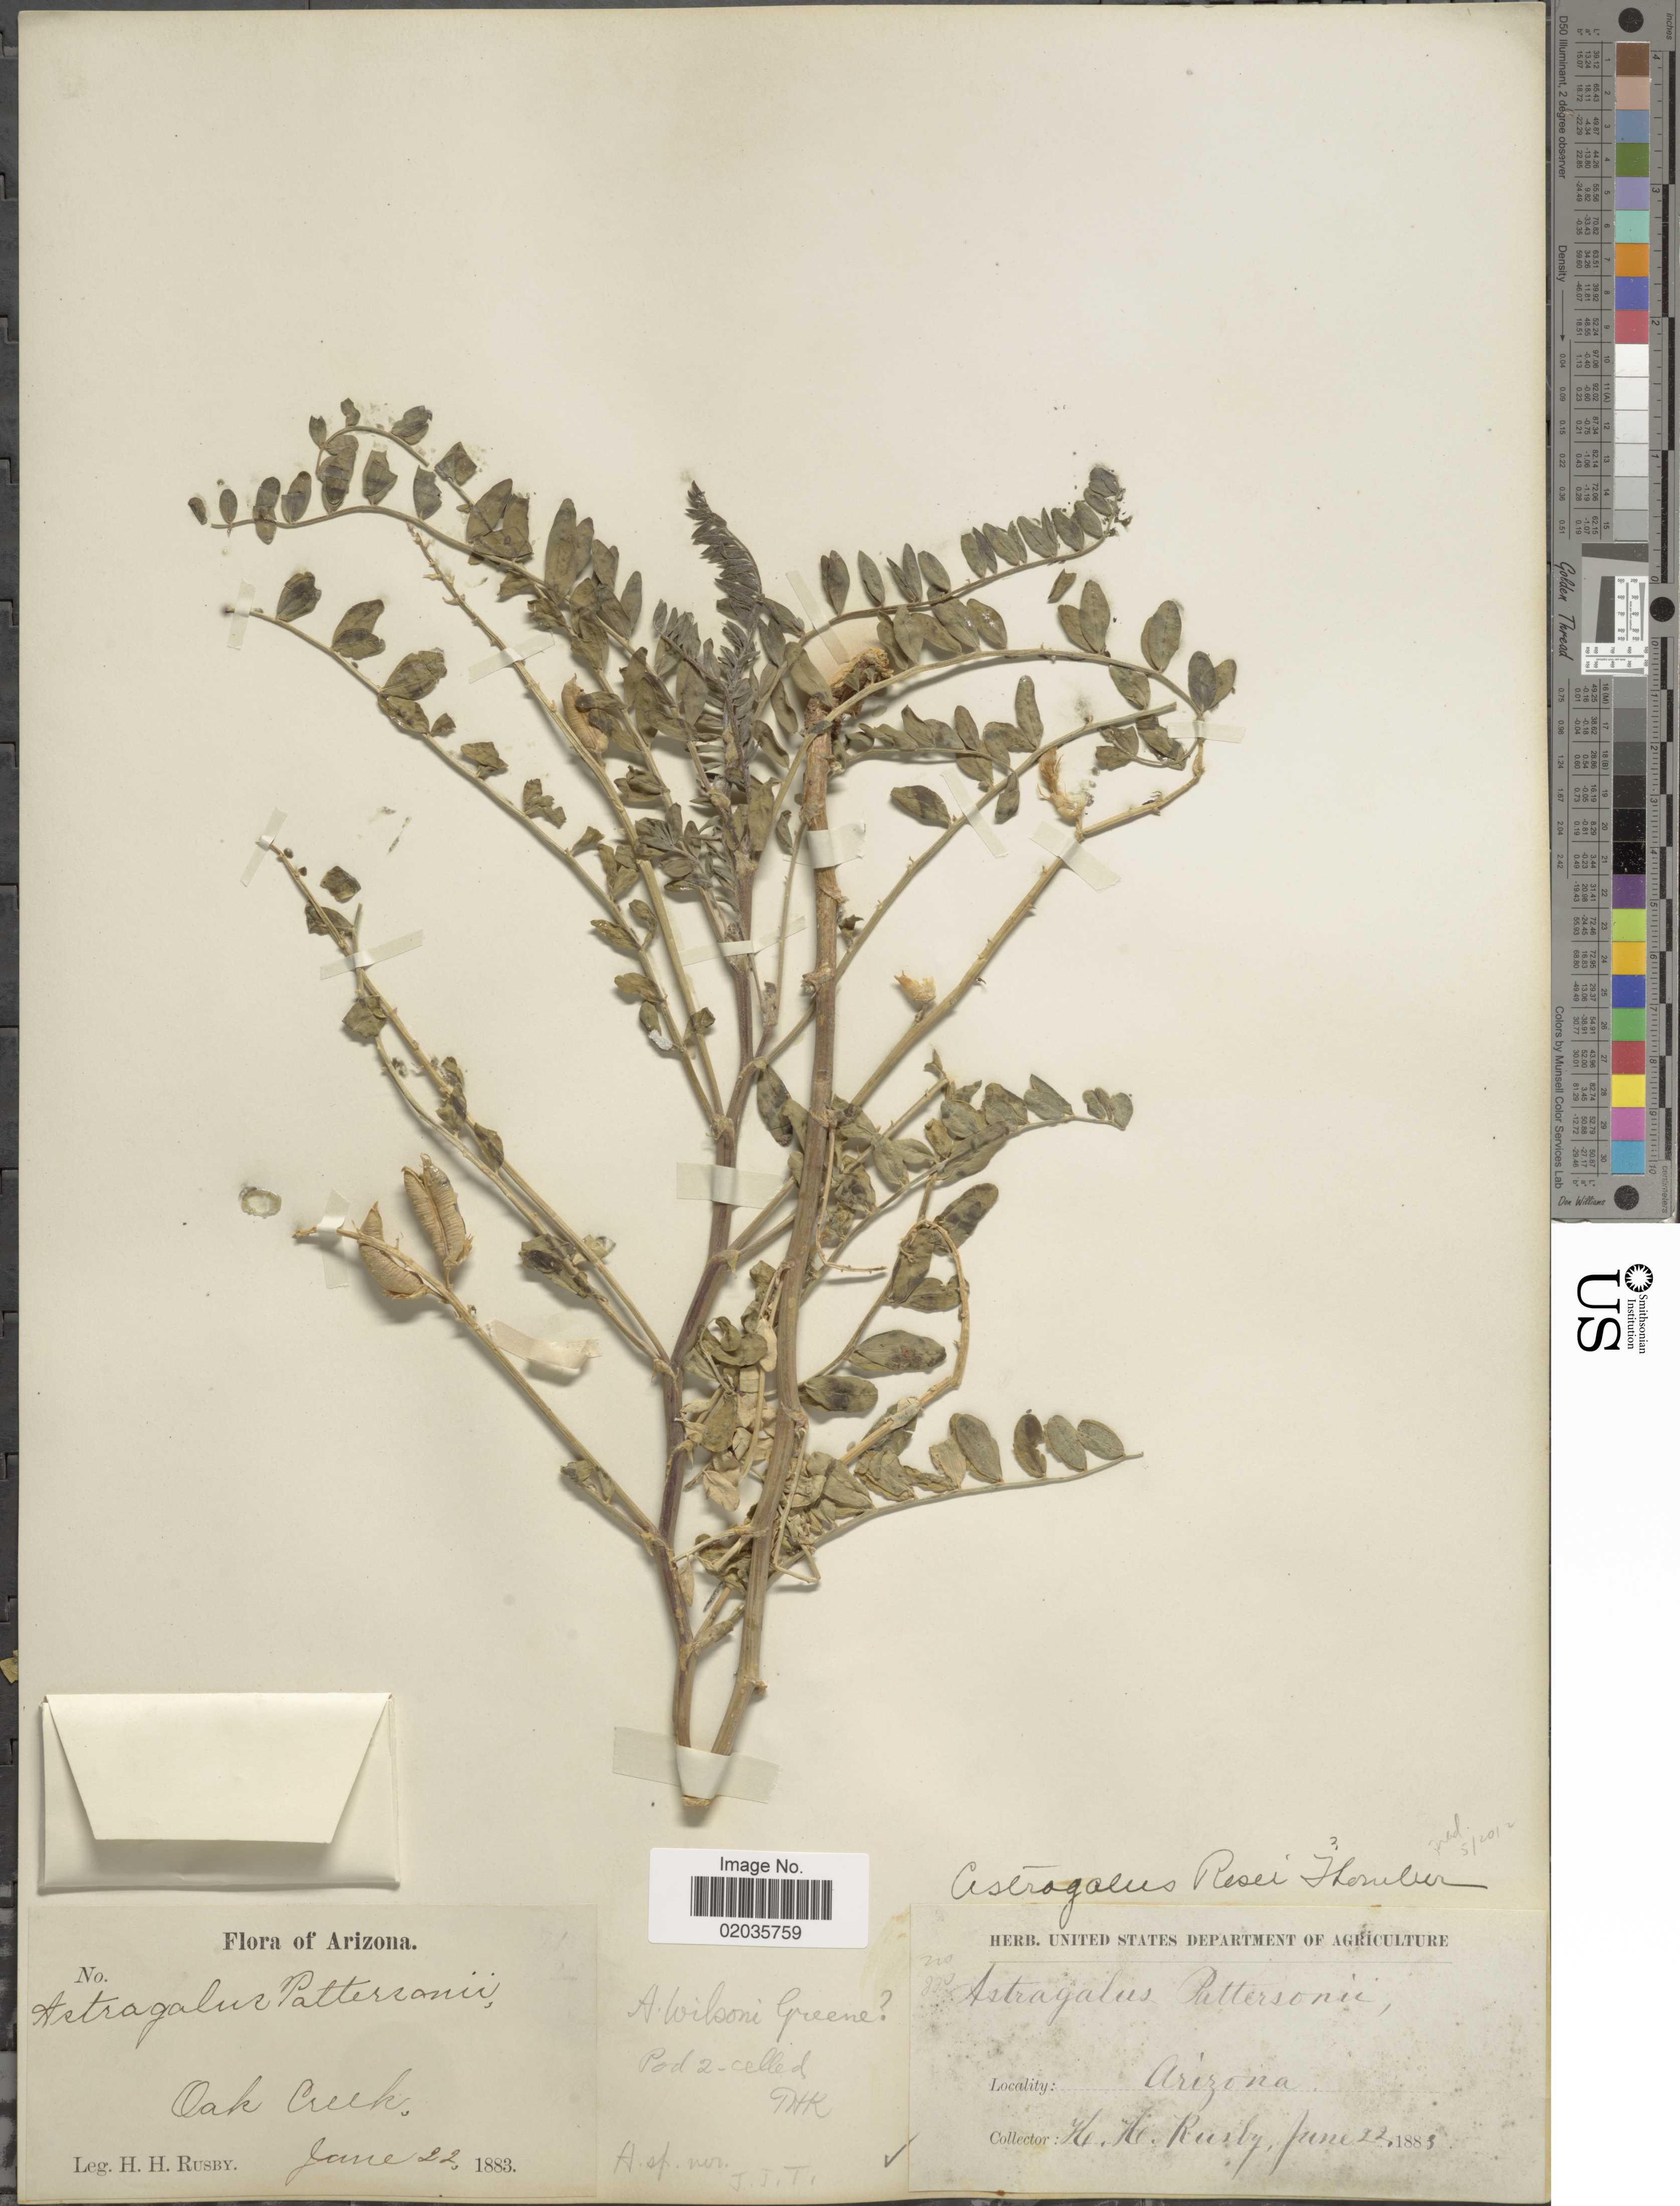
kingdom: Plantae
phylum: Tracheophyta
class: Magnoliopsida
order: Fabales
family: Fabaceae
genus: Astragalus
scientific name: Astragalus wilsonii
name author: Greene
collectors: H. H. Rusby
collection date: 1883-06-22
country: United States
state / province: Arizona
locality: Oak Creek